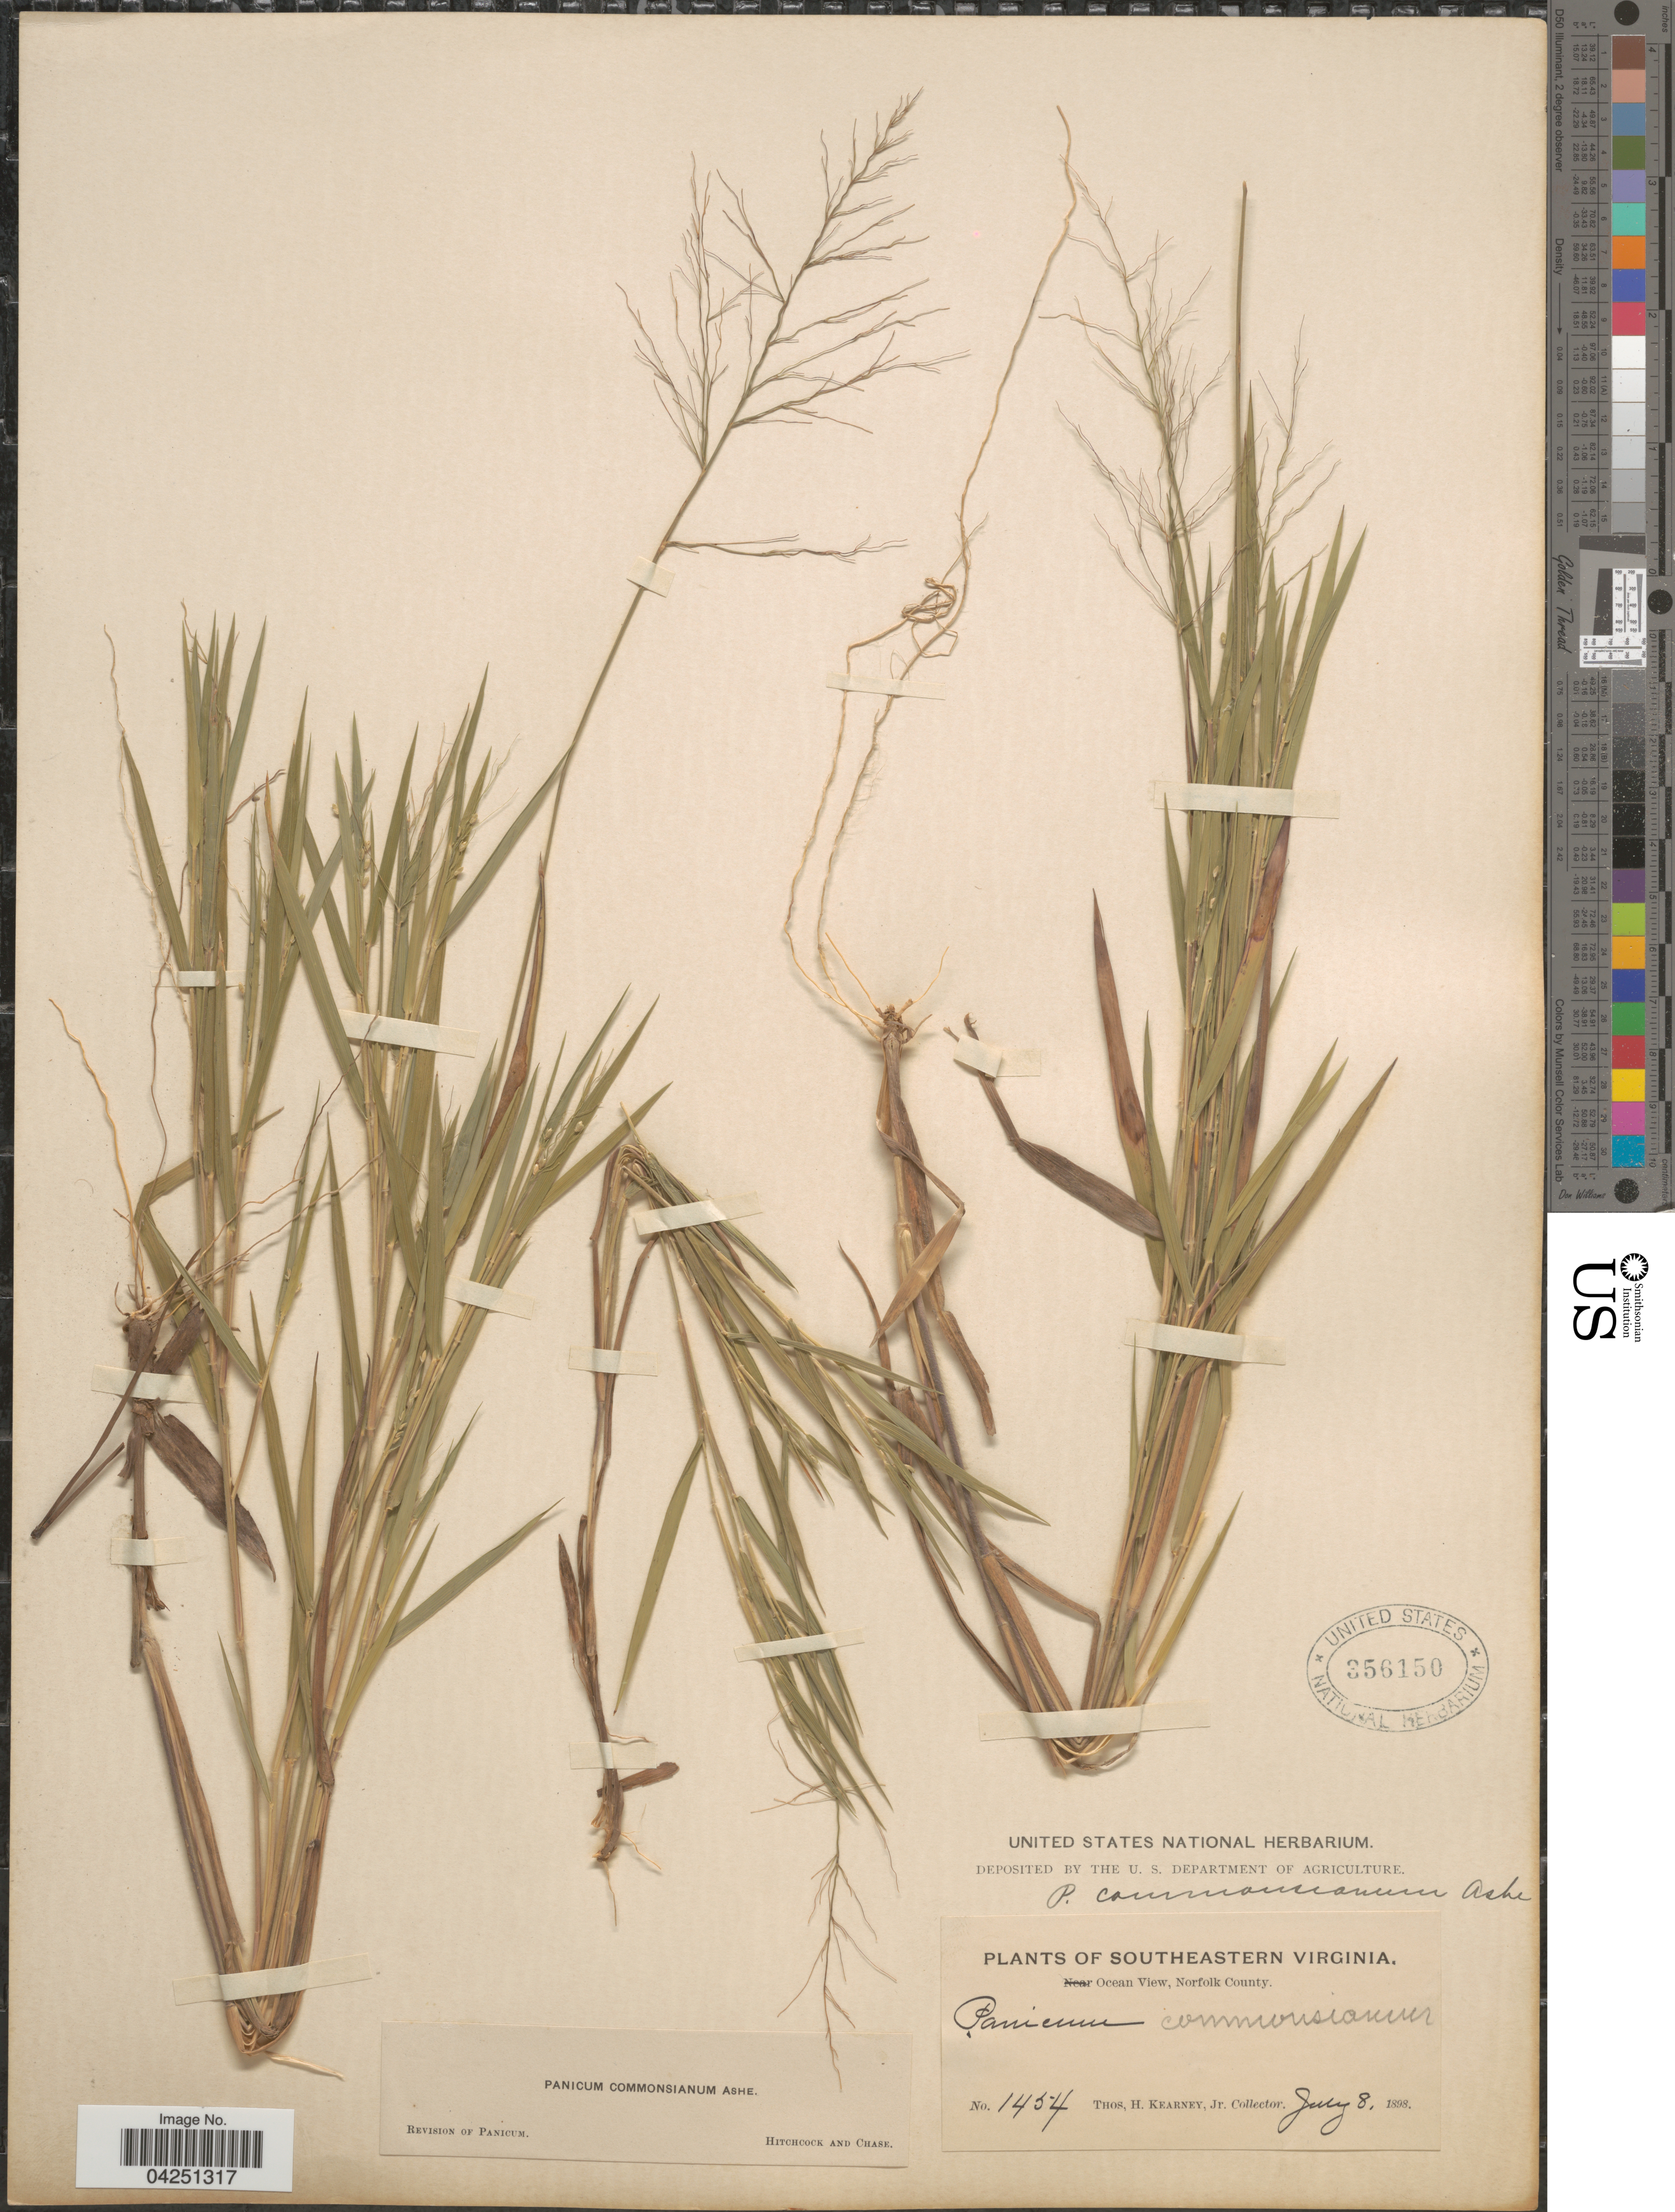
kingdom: Plantae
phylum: Tracheophyta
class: Liliopsida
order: Poales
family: Poaceae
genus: Dichanthelium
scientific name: Dichanthelium acuminatum var. acuminatum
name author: (Sw.) Gould & C.A. Clark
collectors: T. H. Kearney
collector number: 1454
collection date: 1898-07-08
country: United States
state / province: Virginia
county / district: City of Norfolk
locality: Southeastern Virginia. Ocean View, Norfolk County.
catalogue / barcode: US 356150